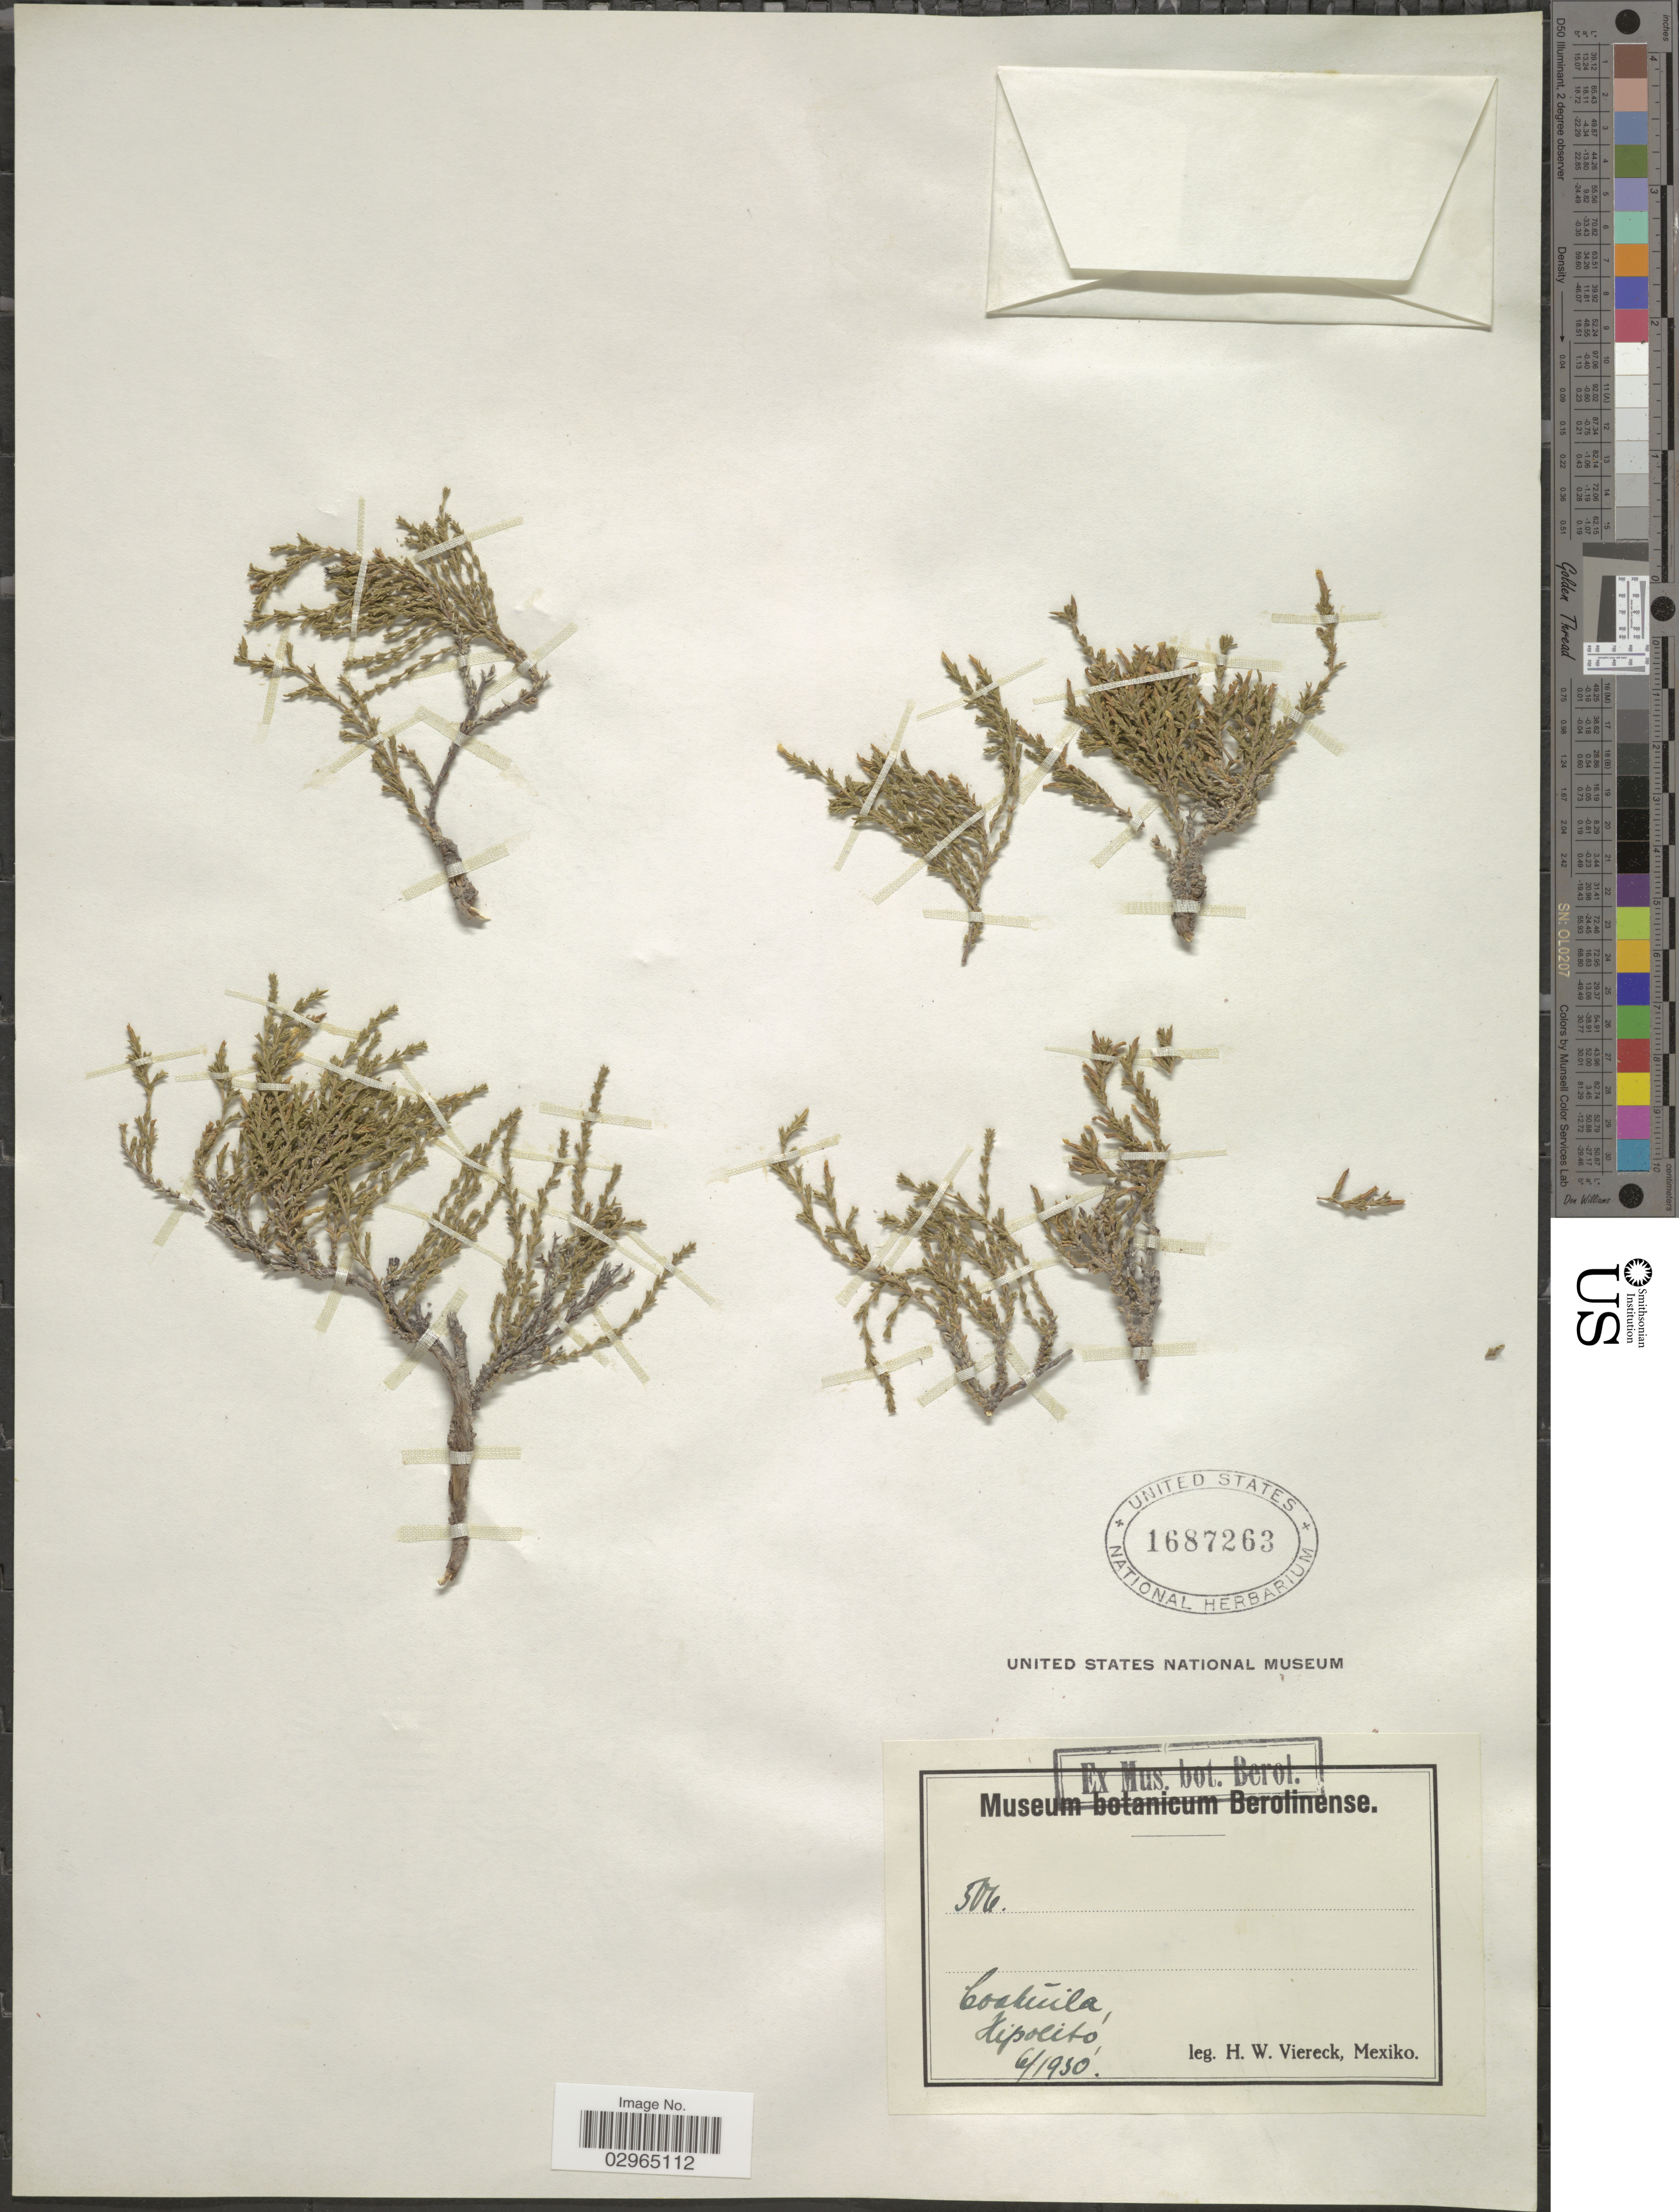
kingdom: Plantae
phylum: Tracheophyta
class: Magnoliopsida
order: Caryophyllales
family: Frankeniaceae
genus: Frankenia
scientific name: Frankenia sp.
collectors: H. W. Viereck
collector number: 506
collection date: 1930-06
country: Mexico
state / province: Coahuila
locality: Hipolito.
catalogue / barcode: US 1687263